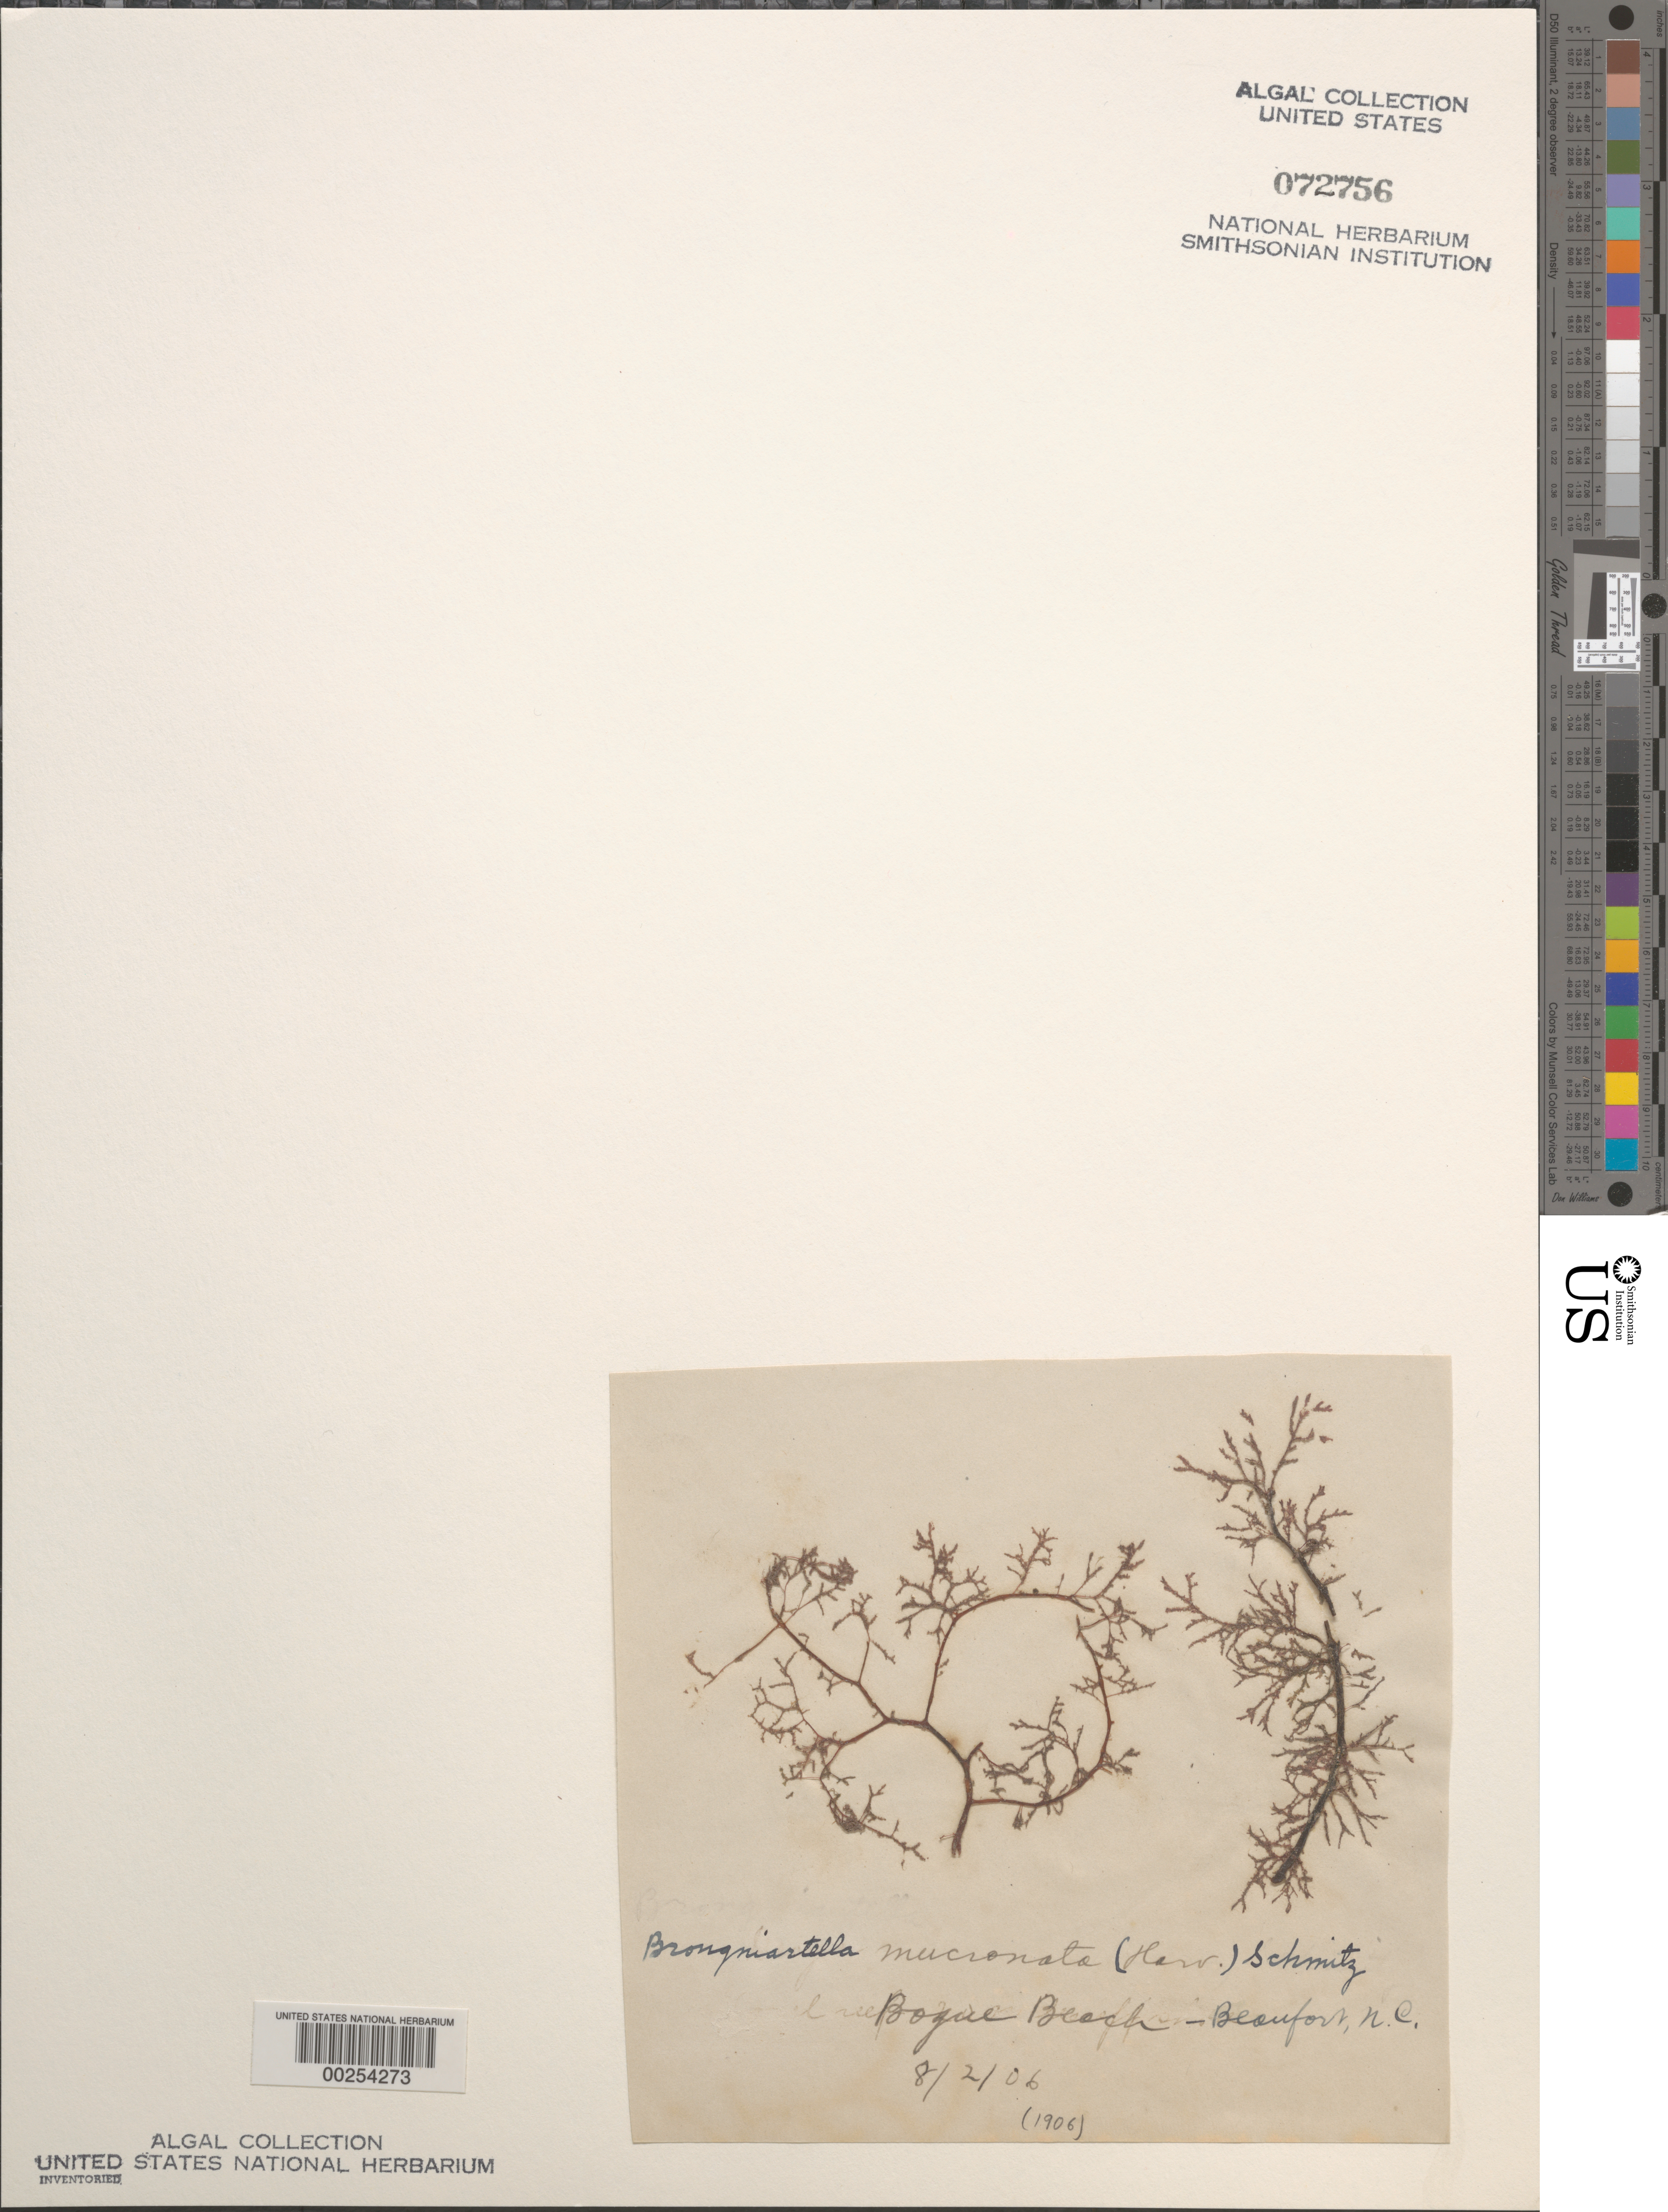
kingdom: Plantae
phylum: Rhodophyta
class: Florideophyceae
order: Ceramiales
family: Rhodomelaceae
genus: Heterodasya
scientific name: Heterodasya mucronata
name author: (Harv.) M.J. Wynne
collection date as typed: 02 Aug 1906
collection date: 1906-08-02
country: United States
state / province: North Carolina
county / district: Carteret County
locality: Beaufort, Bogue Beach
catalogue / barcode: US 72756